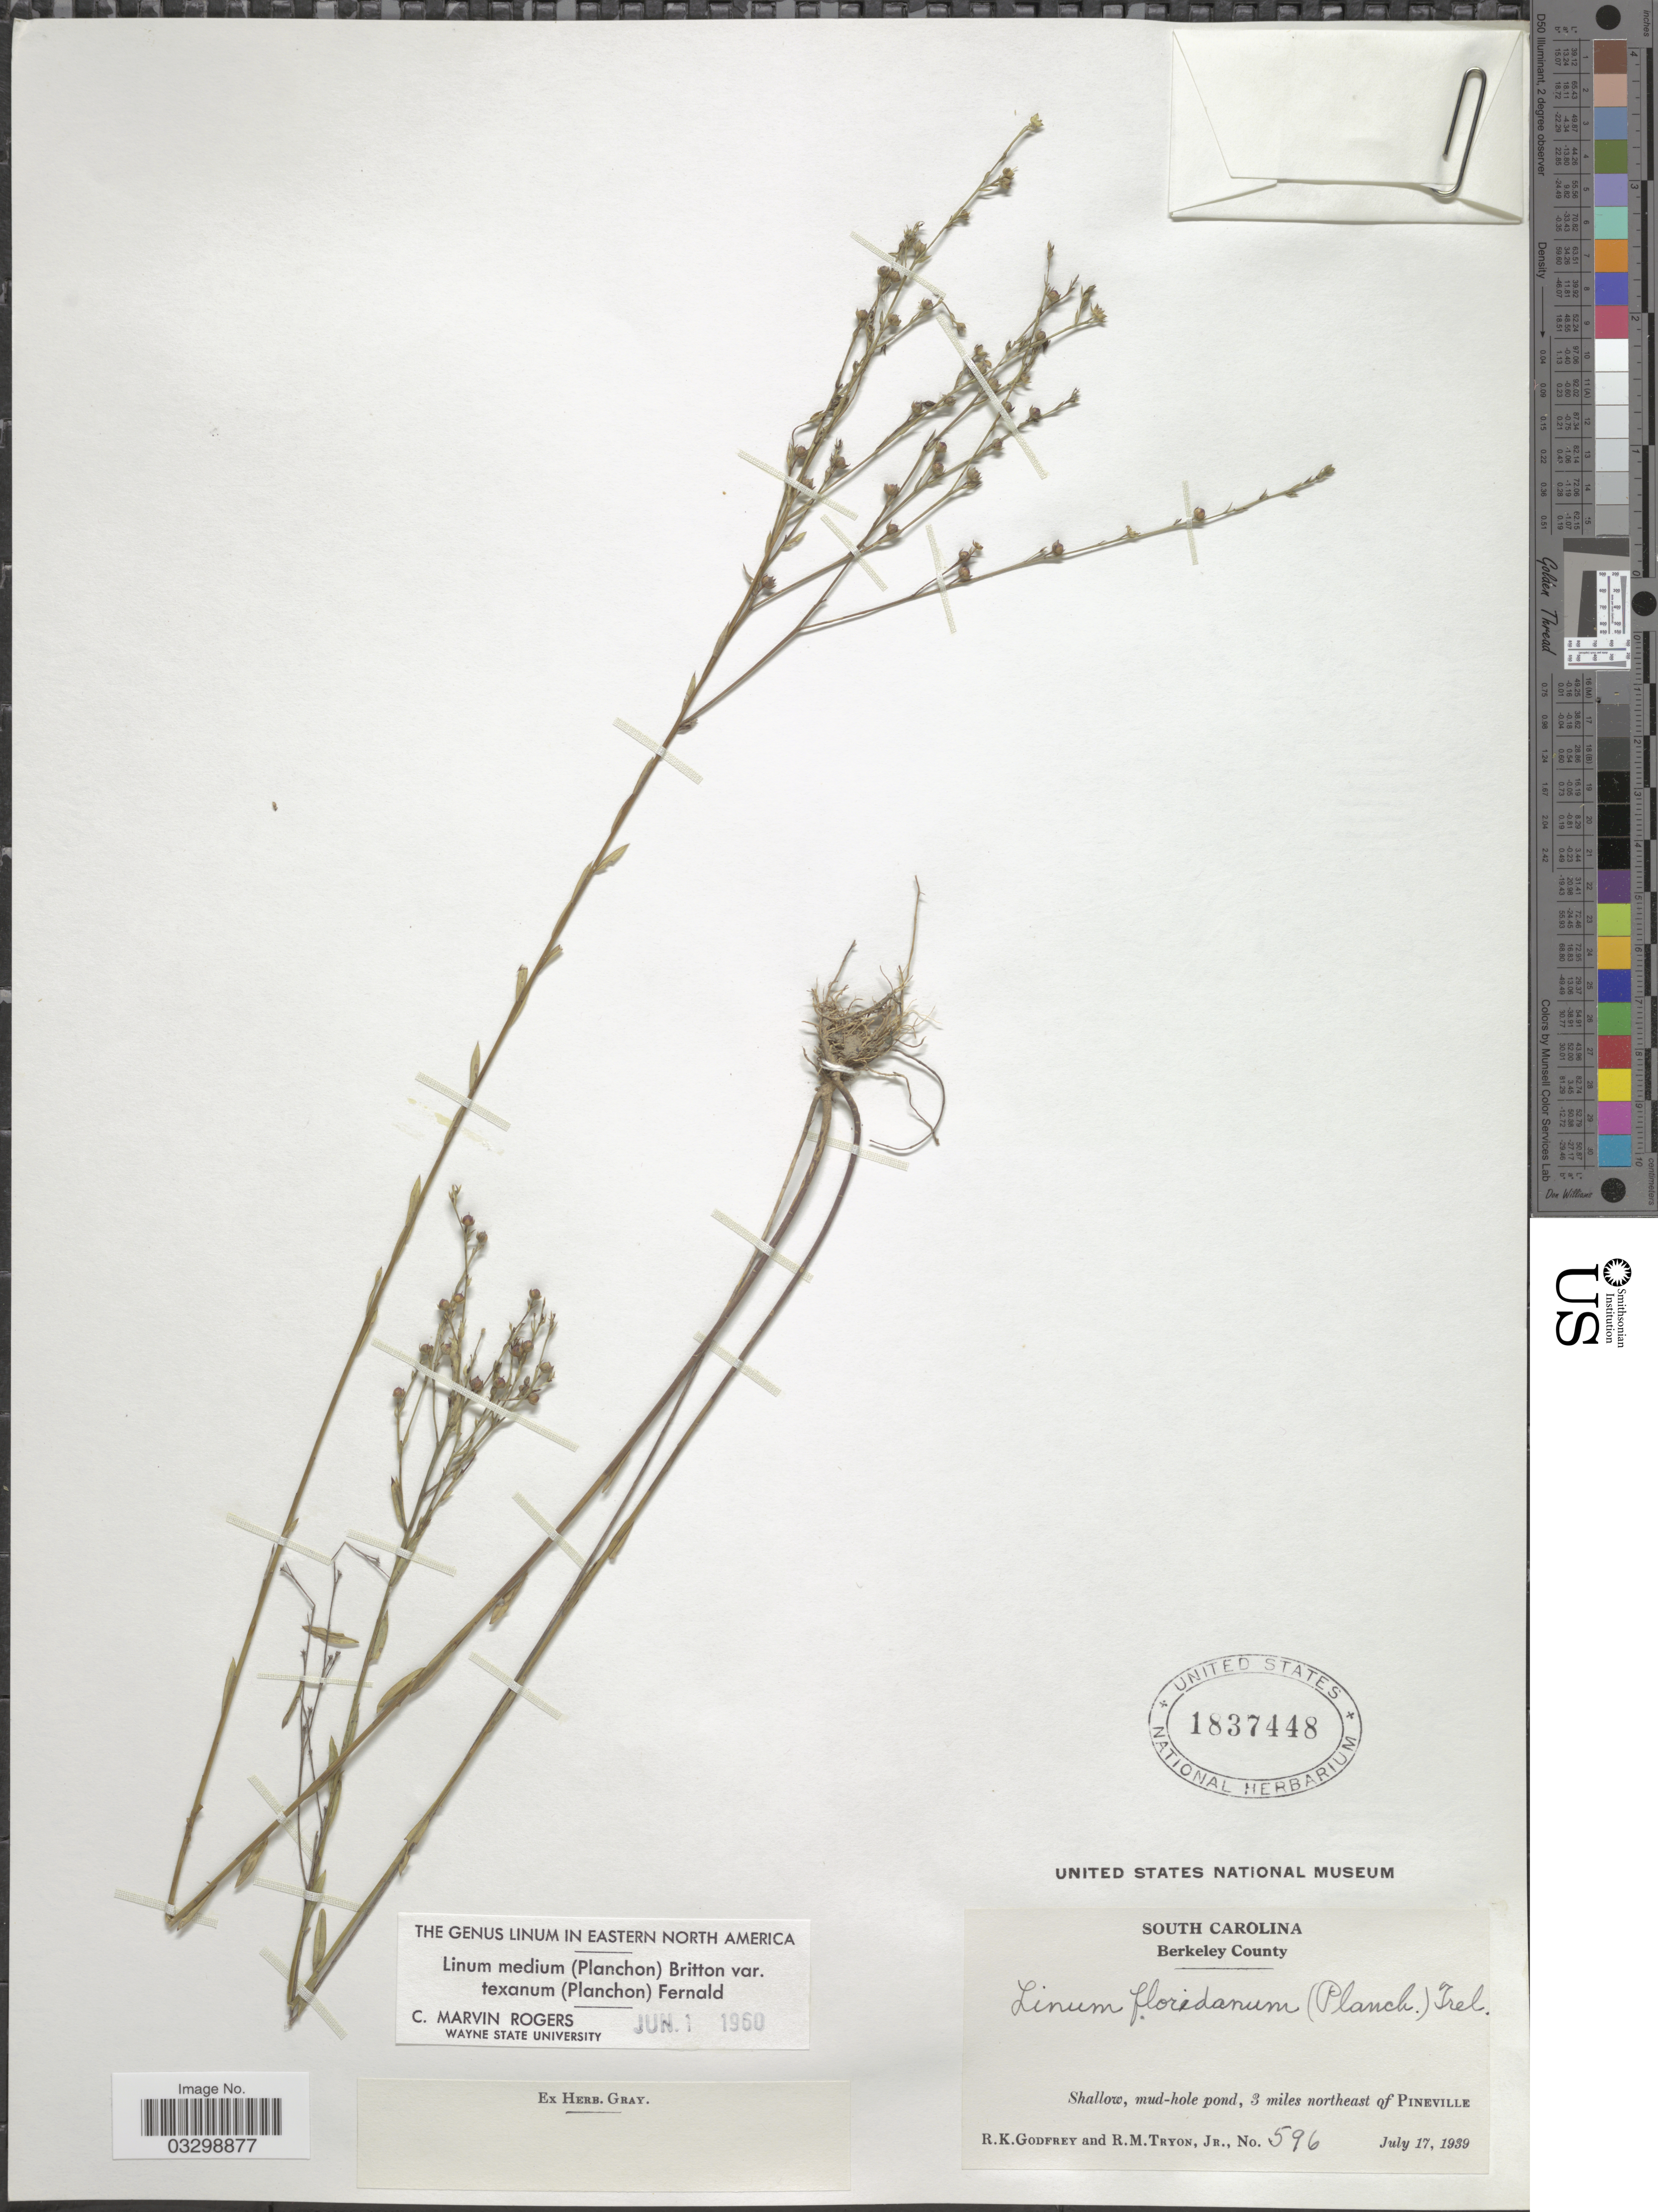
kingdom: Plantae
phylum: Tracheophyta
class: Magnoliopsida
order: Malpighiales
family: Linaceae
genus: Linum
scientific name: Linum medium var. texanum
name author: (Planch.) Fernald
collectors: R. K. Godfrey & R. Tryon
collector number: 596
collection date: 1939-07-17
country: United States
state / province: South Carolina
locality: Berkeley County, Shallow, mud-hole pond, 3 miles northeast of Pineville.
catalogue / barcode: US 1837448